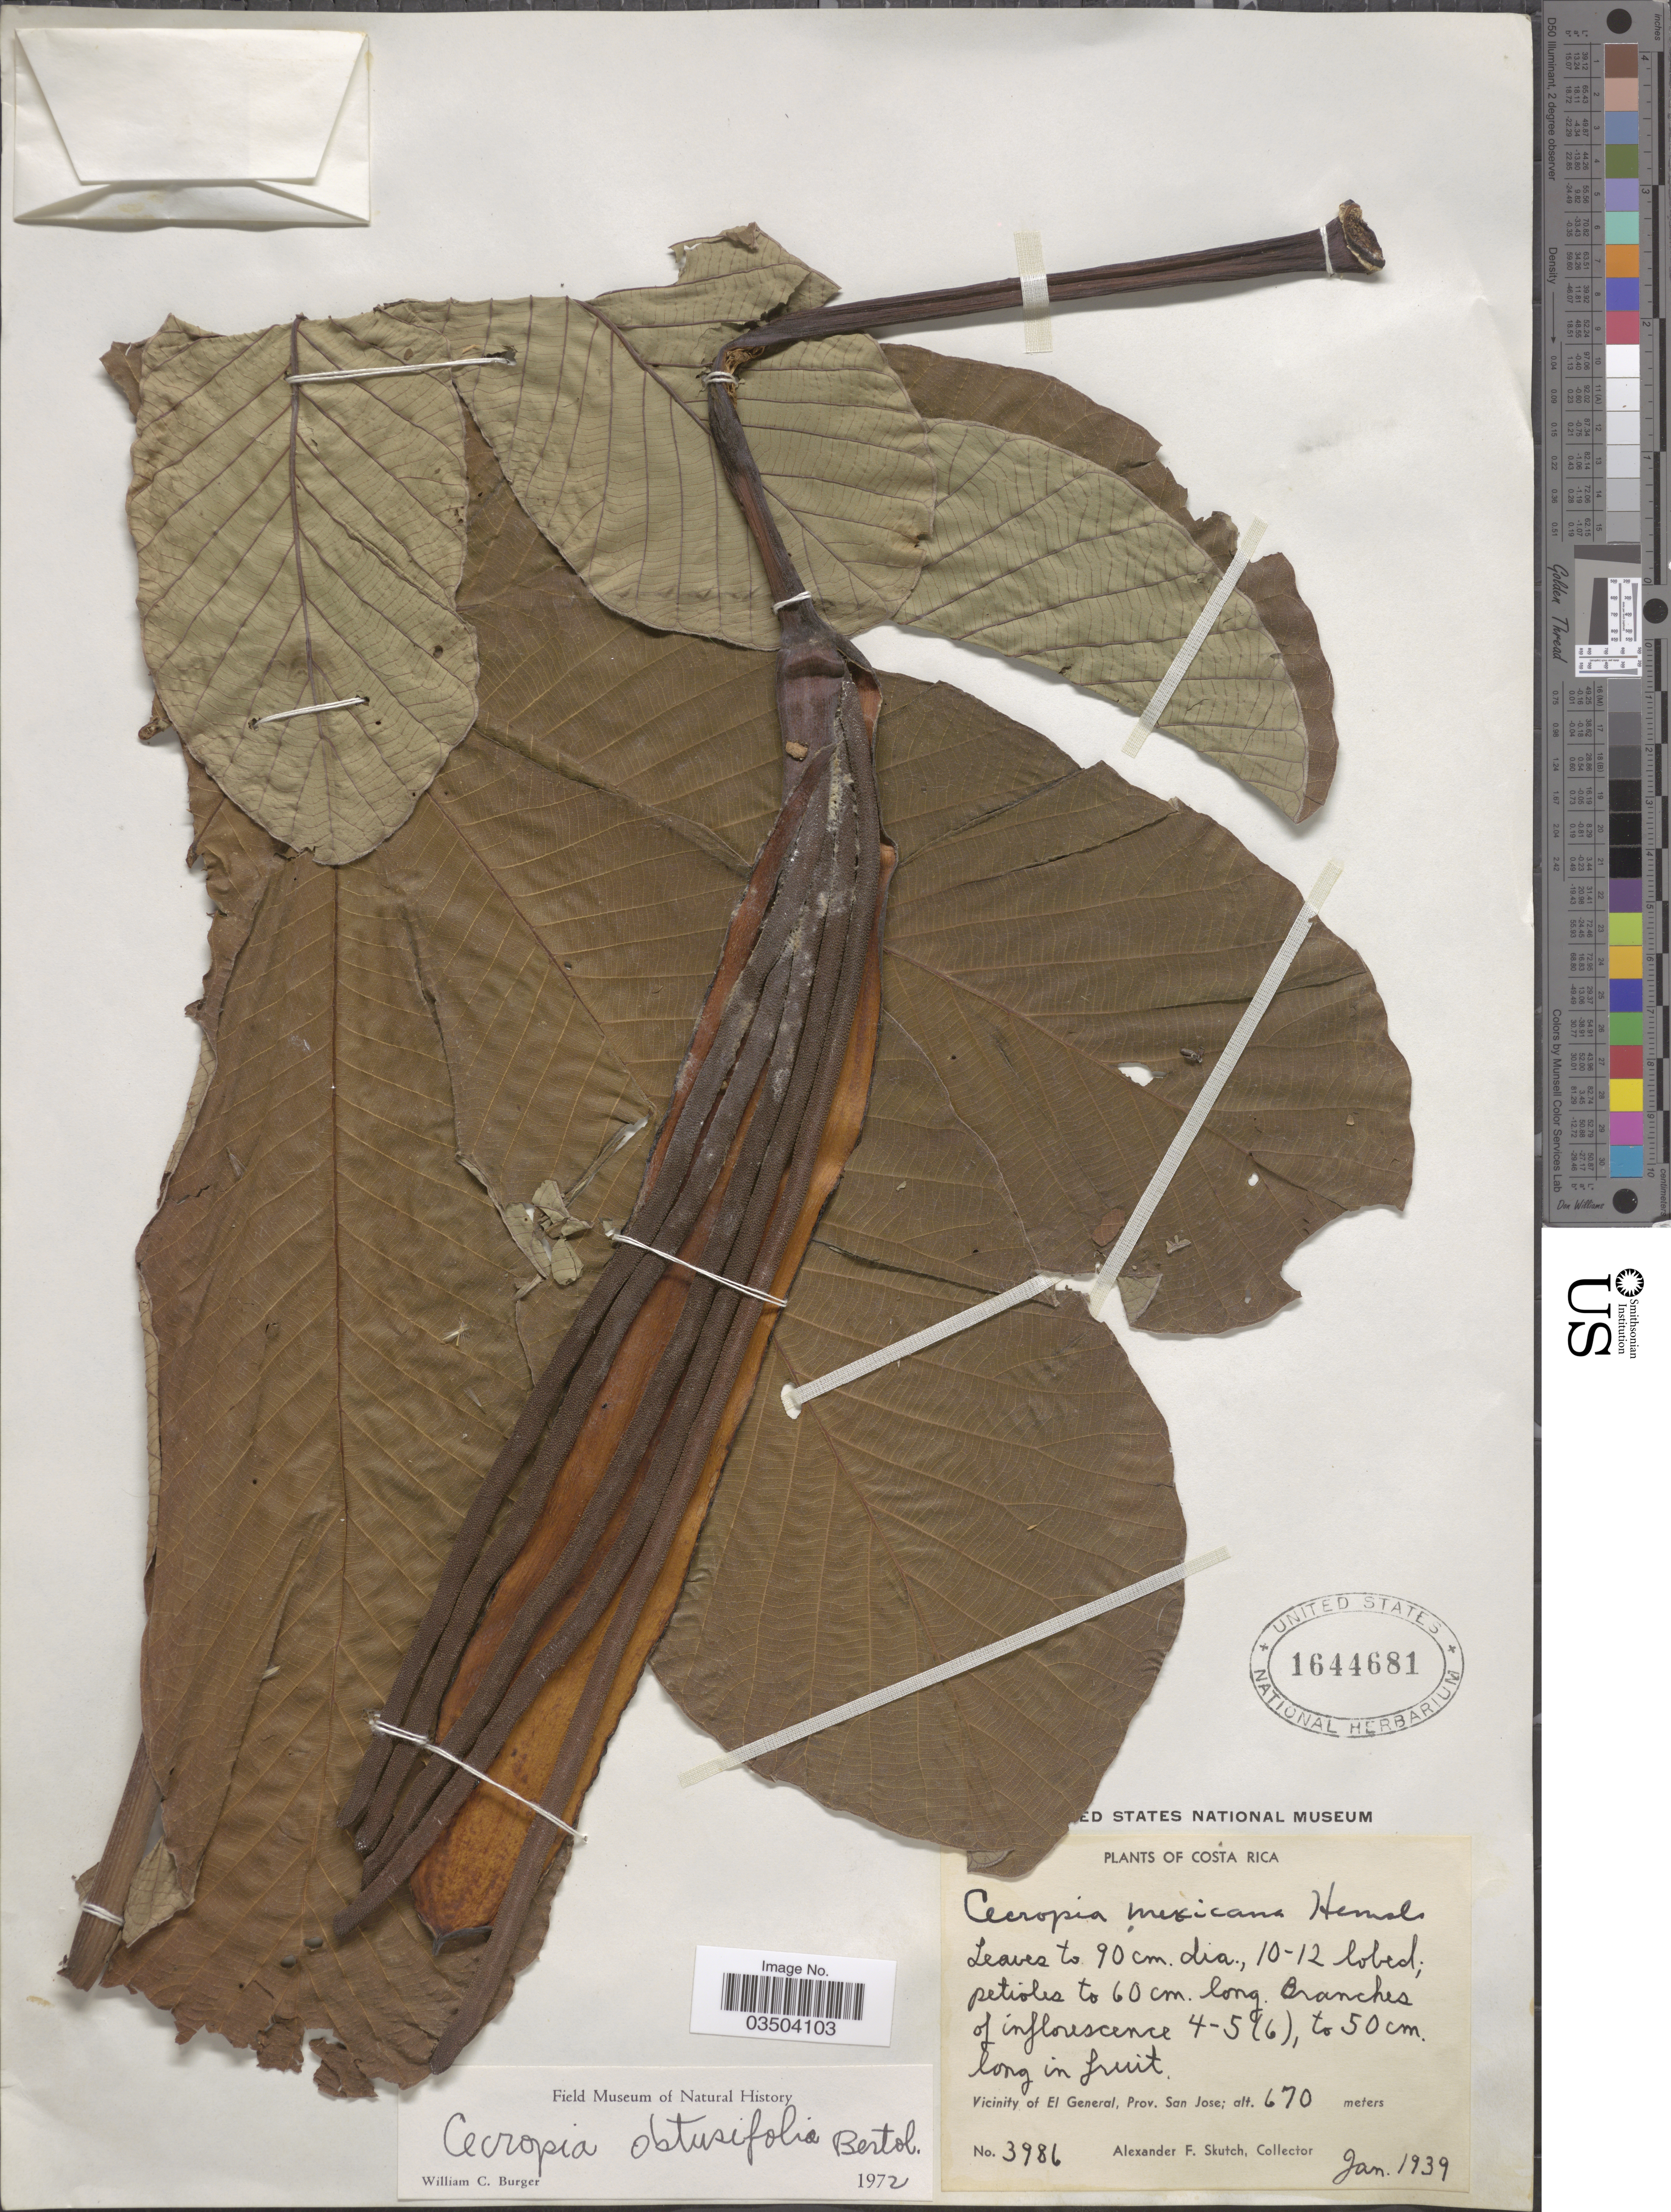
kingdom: Plantae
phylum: Tracheophyta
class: Magnoliopsida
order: Rosales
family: Urticaceae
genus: Cecropia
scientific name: Cecropia obtusifolia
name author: Bertol.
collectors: A. F. Skutch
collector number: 3986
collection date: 1939-01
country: Costa Rica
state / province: San José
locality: Vicinity of El General.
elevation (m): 670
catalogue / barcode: US 1644681